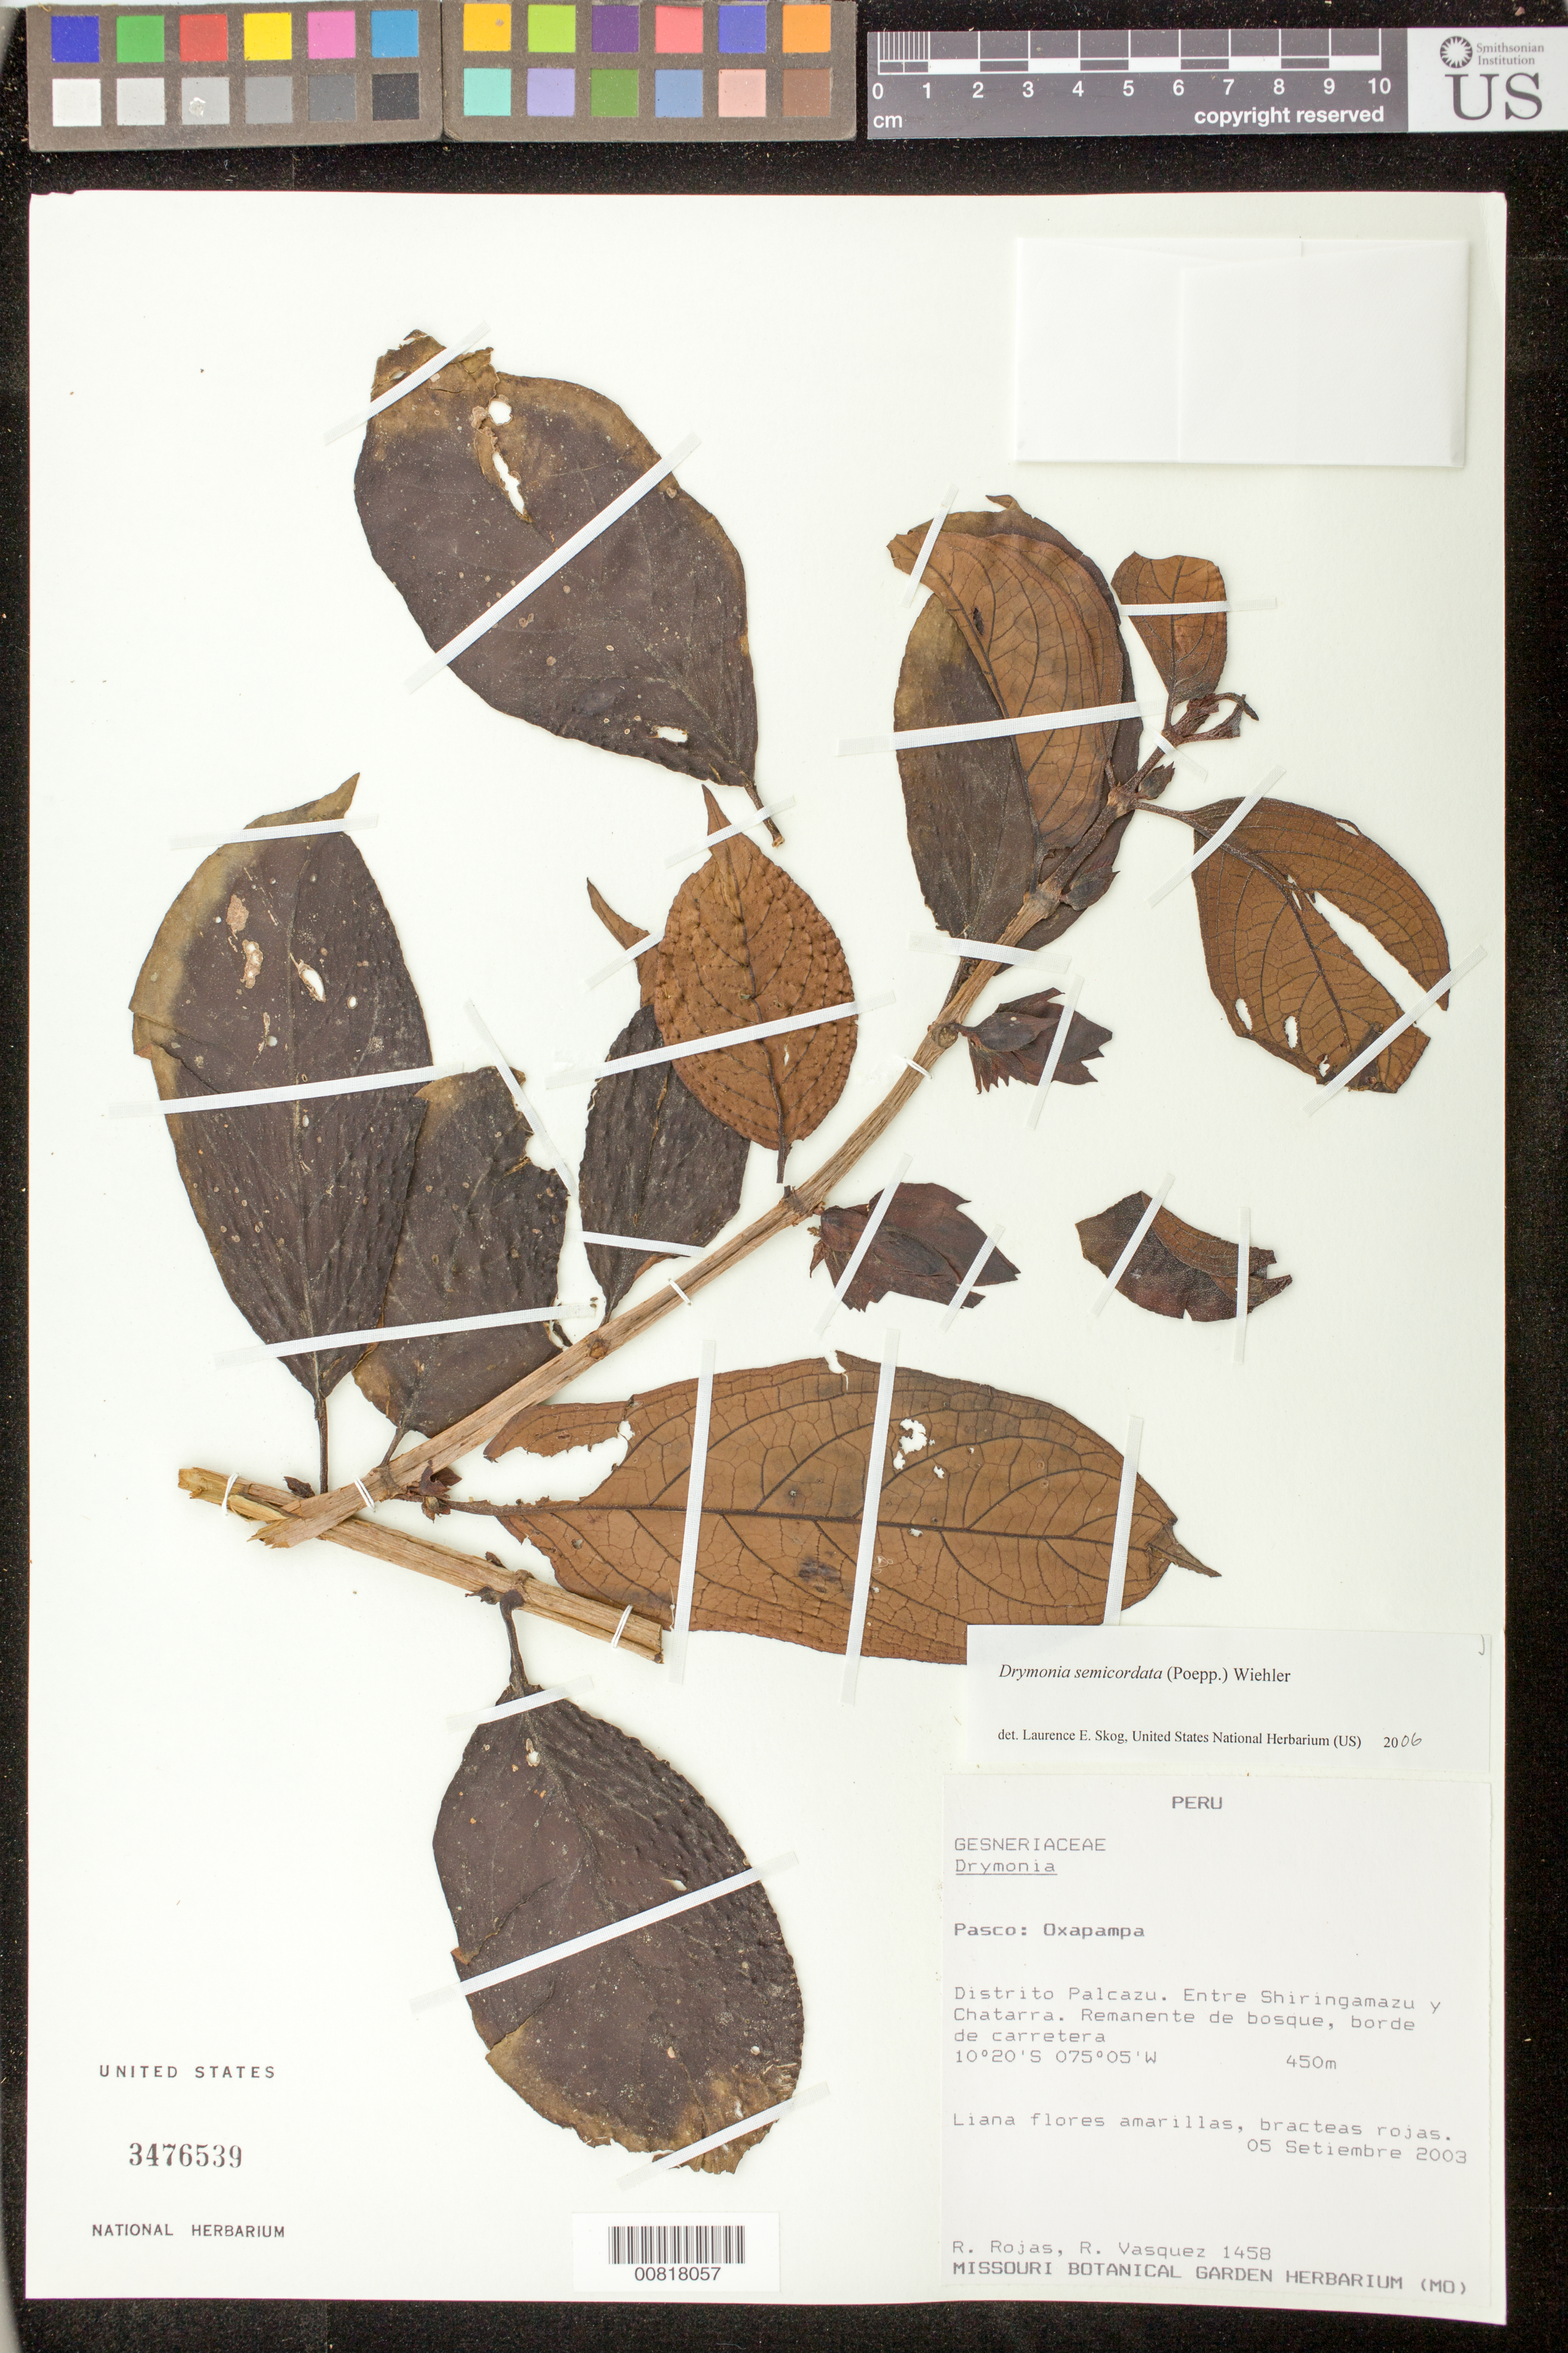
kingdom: Plantae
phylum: Tracheophyta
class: Magnoliopsida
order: Lamiales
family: Gesneriaceae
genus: Drymonia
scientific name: Drymonia semicordata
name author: (Poepp.) Wiehler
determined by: Skog, Laurence E.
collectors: R. Rojas & R. Vásquez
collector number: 1458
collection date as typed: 05 Sep 2003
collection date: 2003-09-05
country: Peru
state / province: Pasco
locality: Pasco: Oxapampa. Distrito Palcazu, entre Shiringamazu y Chatarra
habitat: Remanente de bosque, borde de carretera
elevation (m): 450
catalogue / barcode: US 3476539